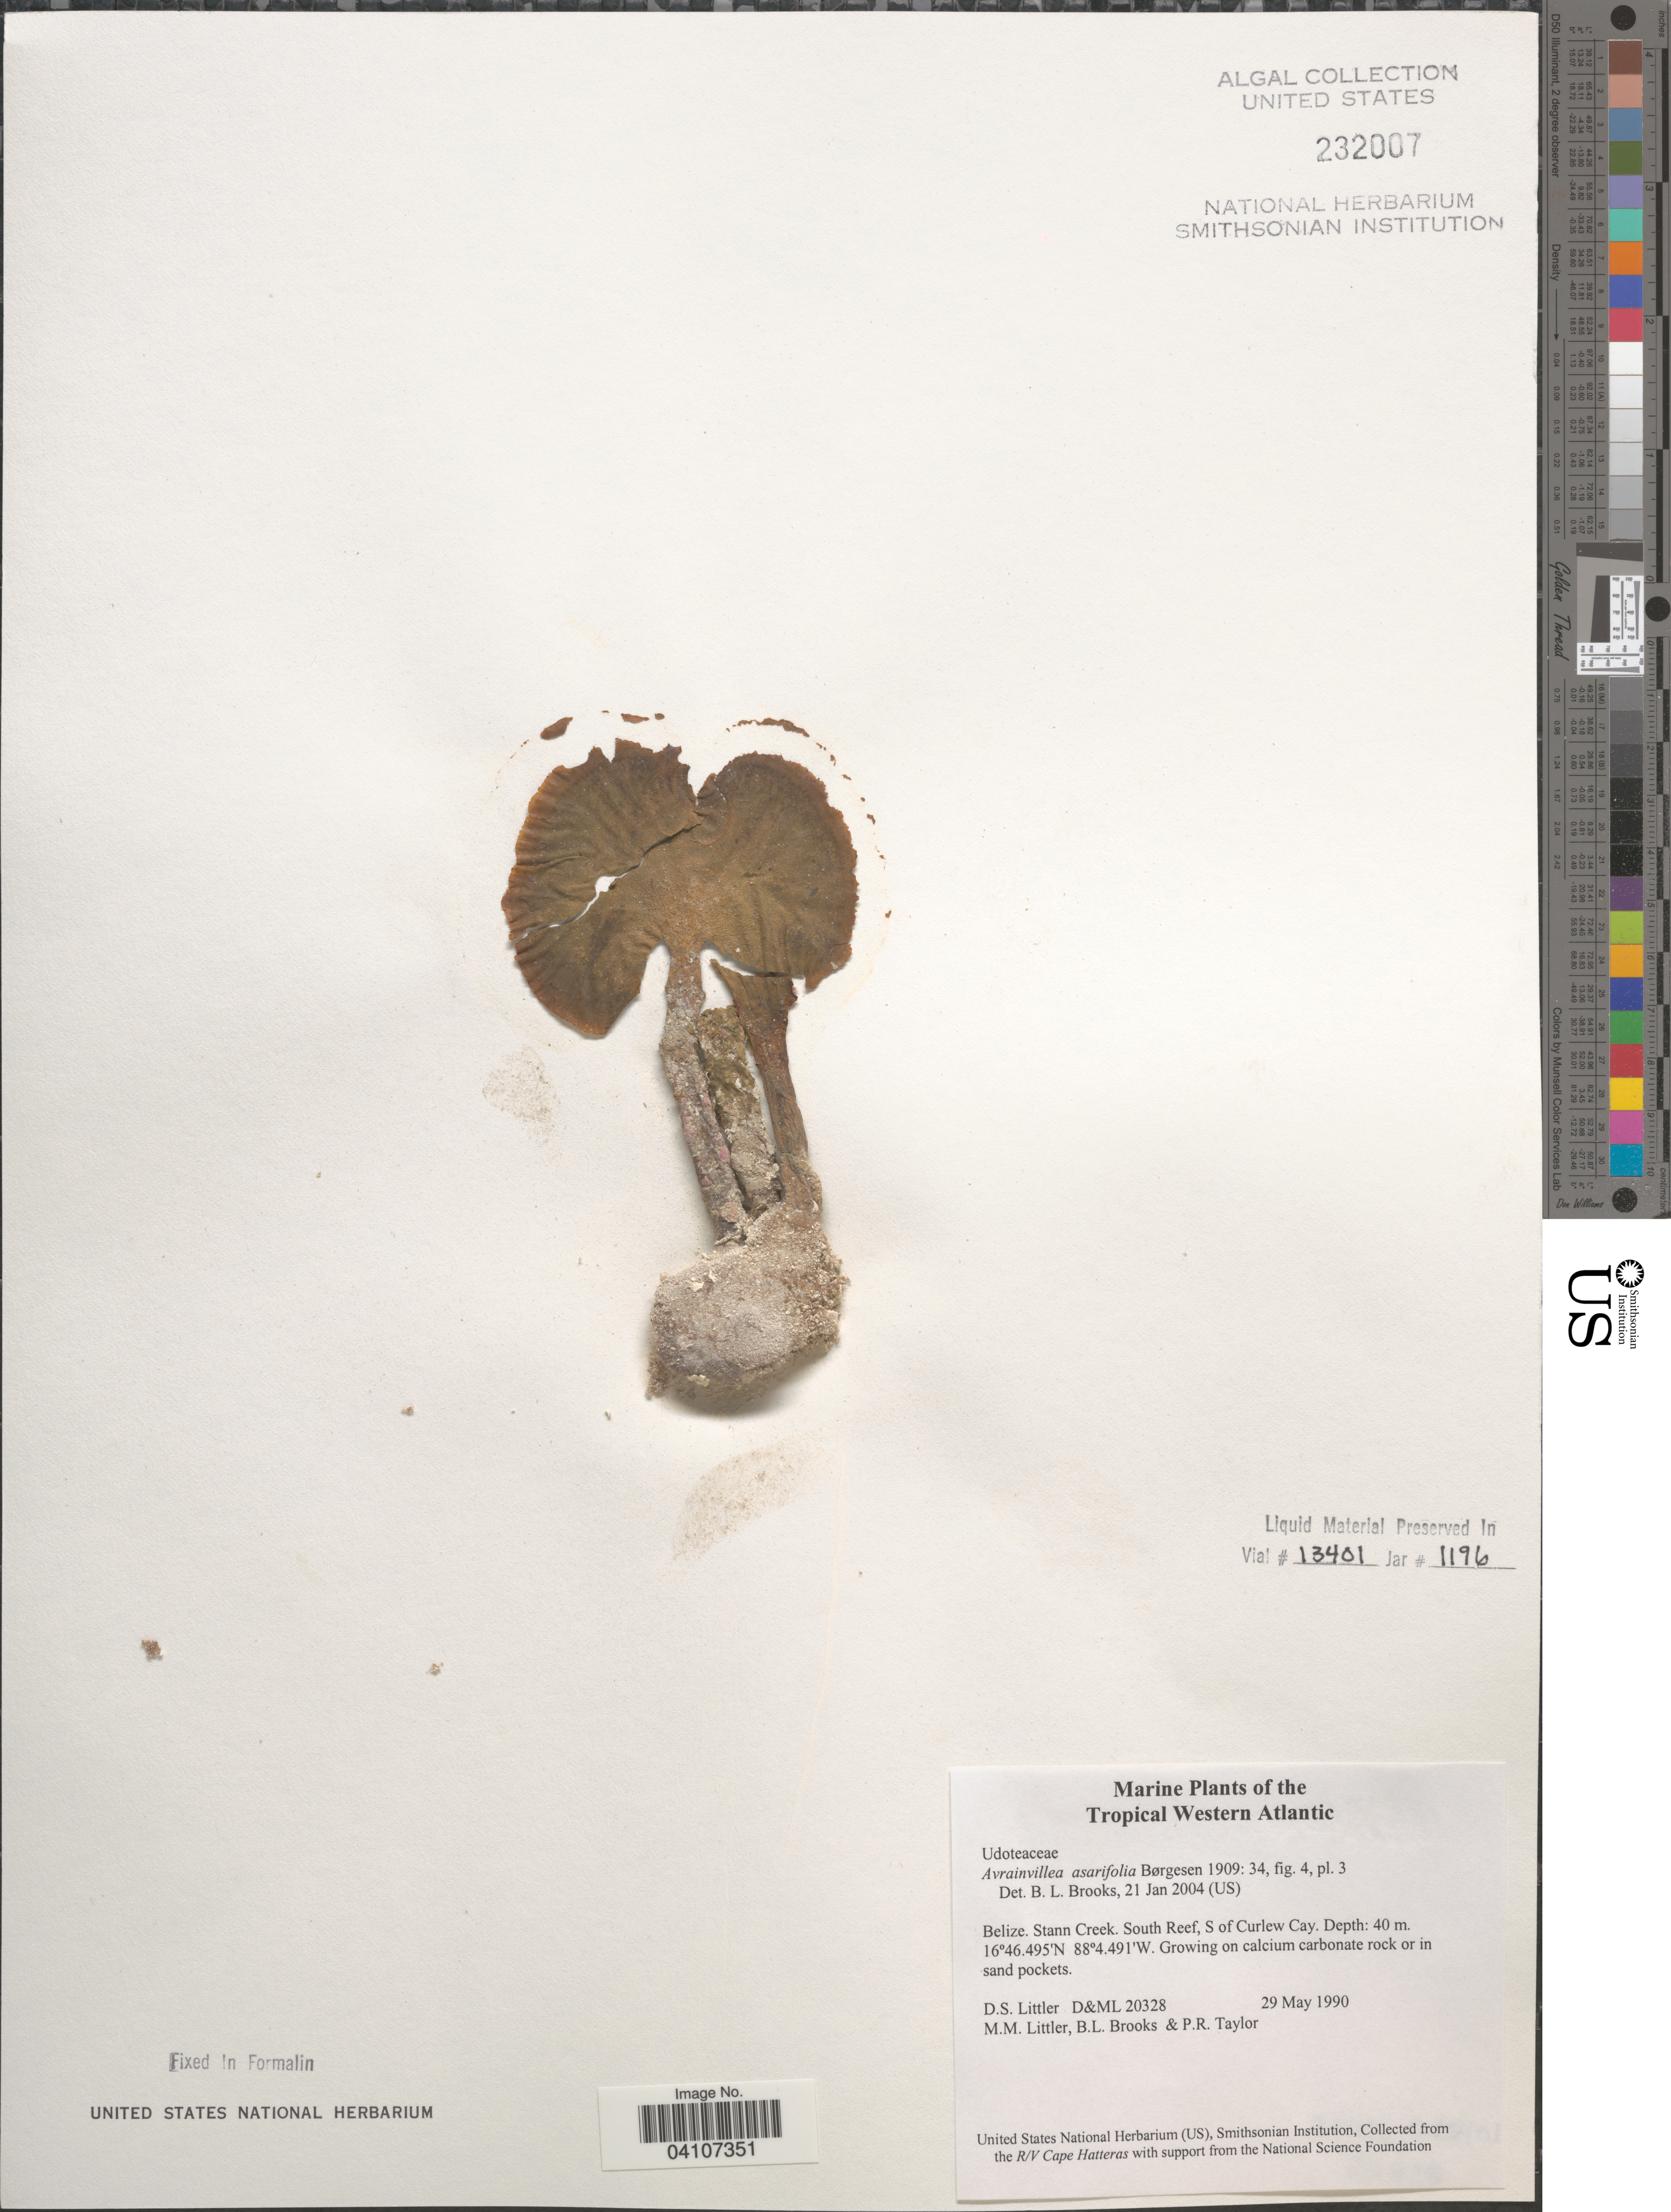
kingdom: Plantae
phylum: Chlorophyta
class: Ulvophyceae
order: Bryopsidales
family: Dichotomosiphonaceae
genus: Avrainvillea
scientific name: Avrainvillea asarifolia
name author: Børgesen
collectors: D. S. Littler, B. Brooks & P. R. Taylor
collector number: D&ML 20328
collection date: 1990-05-29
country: Belize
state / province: Stann Creek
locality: The Tropical Western Atlantic. South Reef, S of Curlew Cay.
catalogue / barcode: US 232007